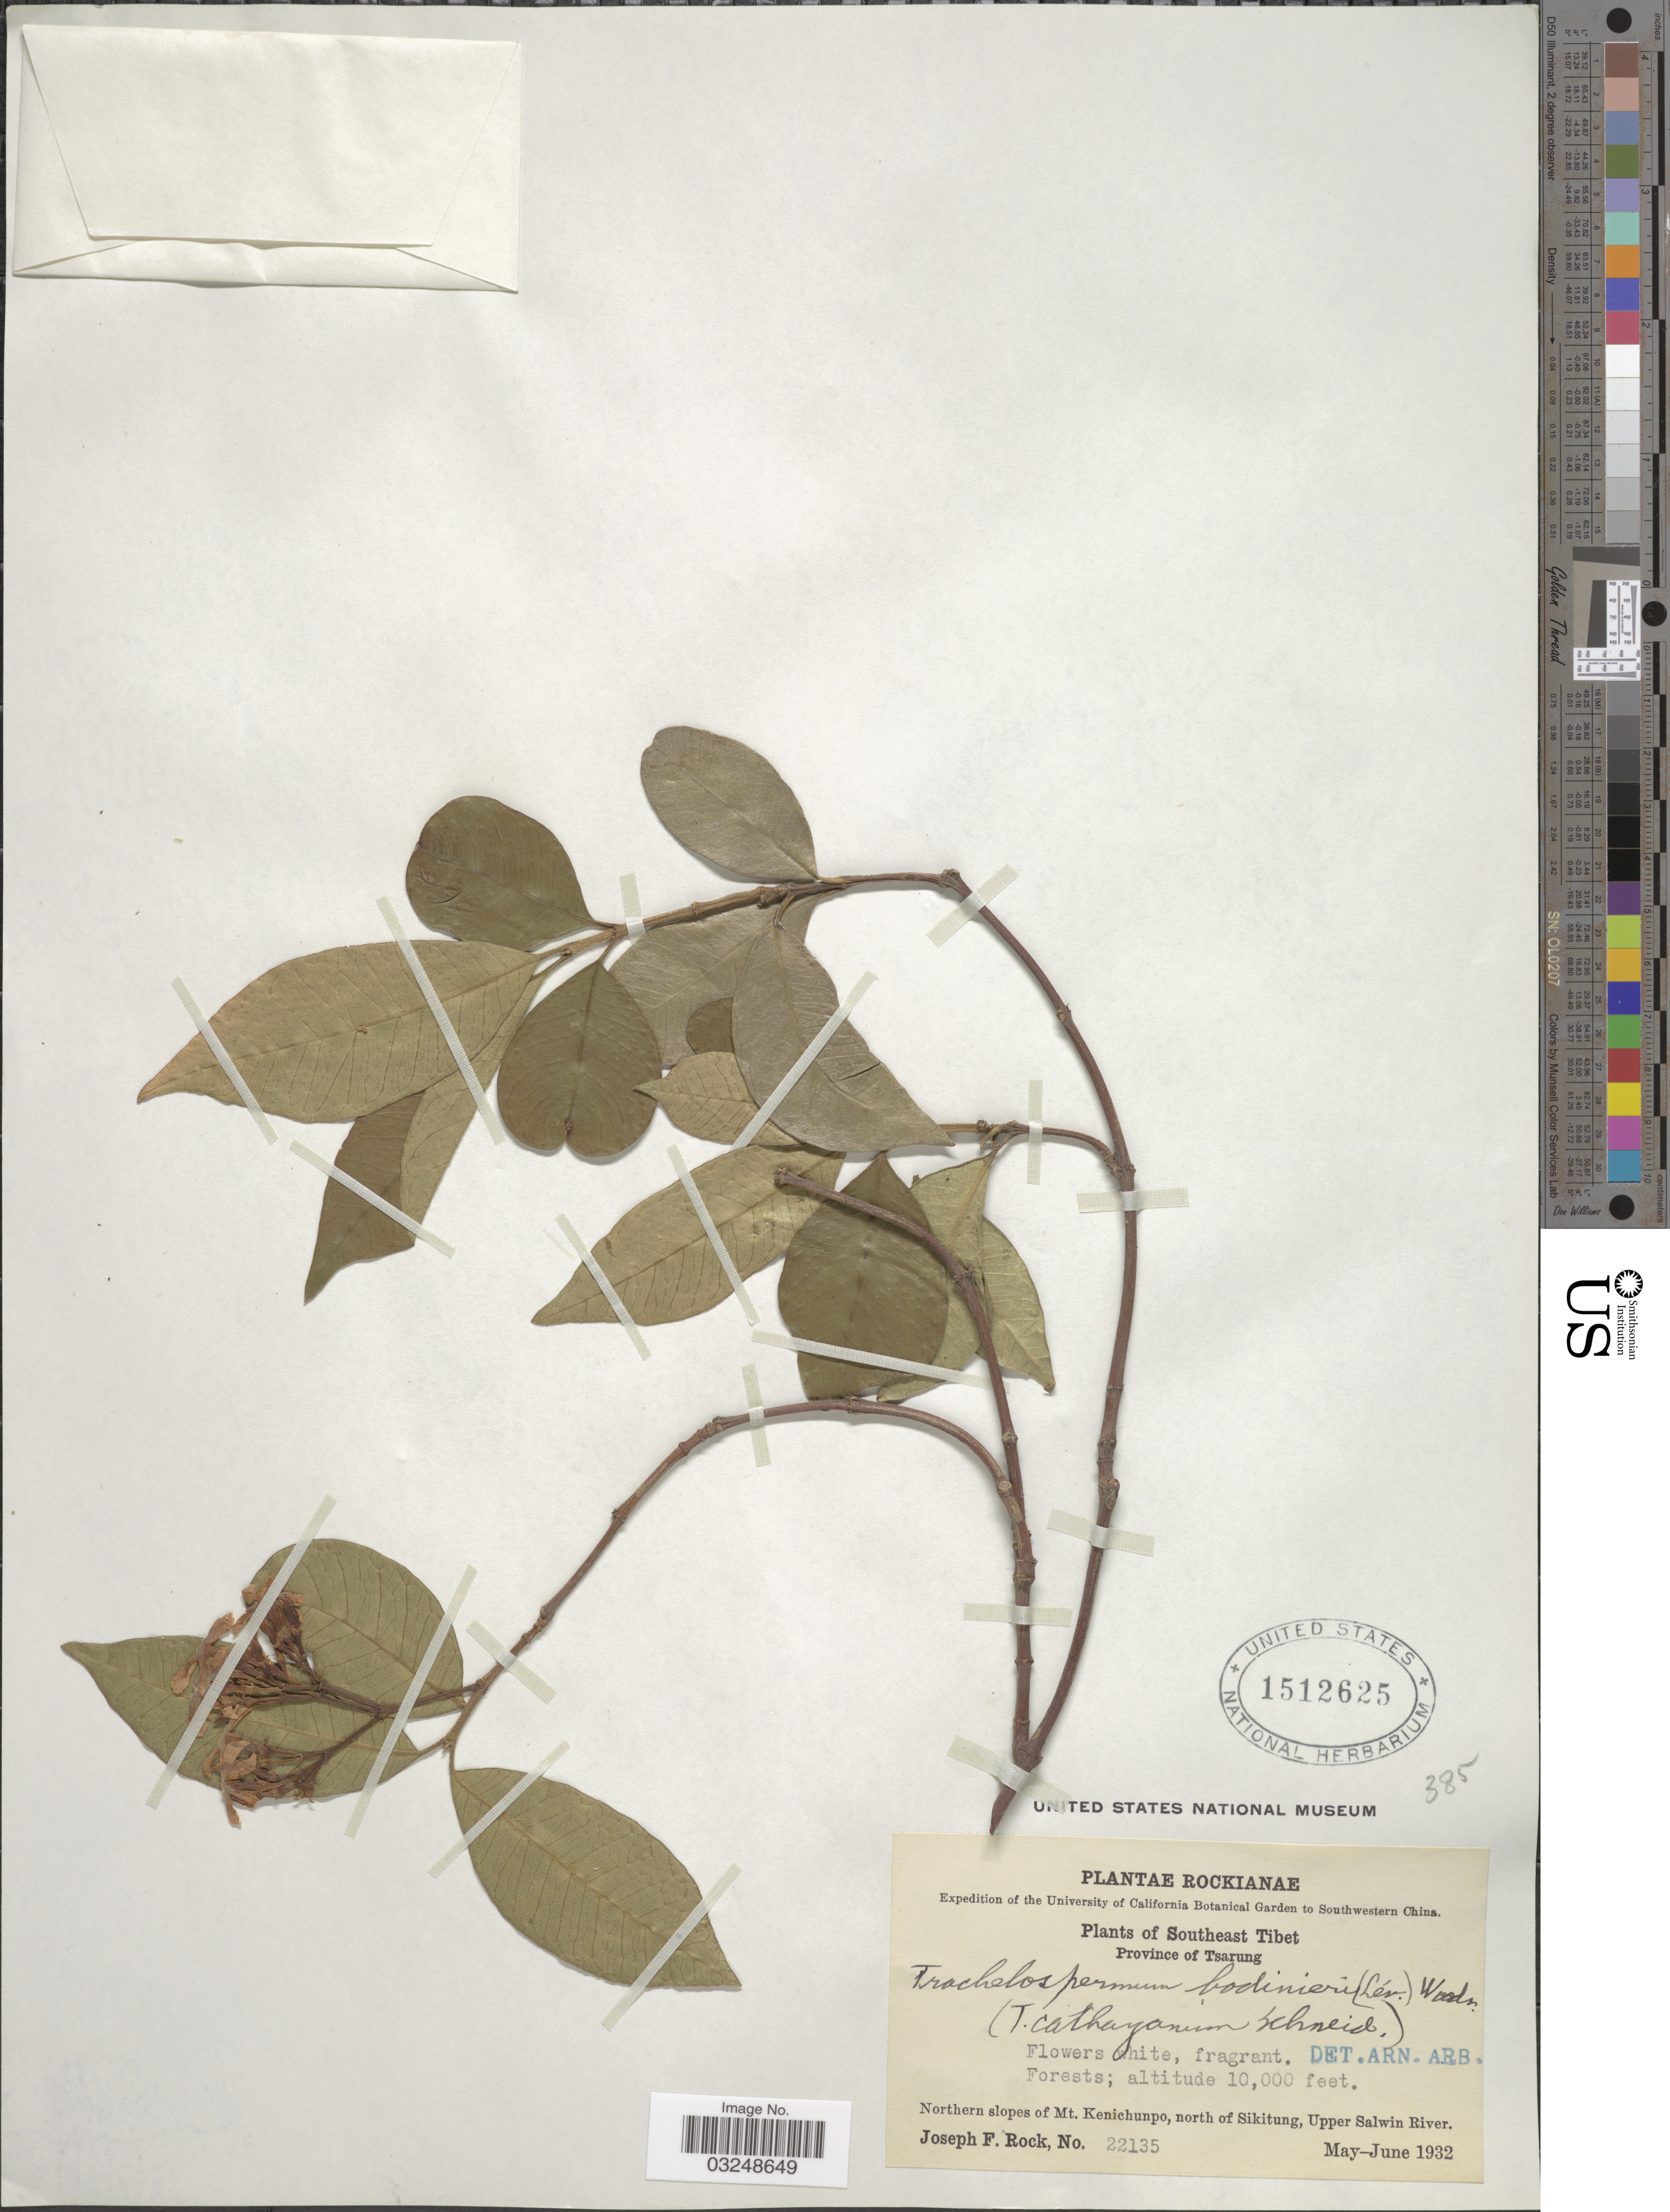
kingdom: Plantae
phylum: Tracheophyta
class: Magnoliopsida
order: Gentianales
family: Apocynaceae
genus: Trachelospermum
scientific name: Trachelospermum bodinieri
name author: (H. Lév.) Woodson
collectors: J. F. Rock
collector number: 22135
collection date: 1932-05/1932-06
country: China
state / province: Xizang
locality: Southeast Tibet, Province of Tsarung, Northern slopes of Mt. Kenichunpo, north of Sikitung, Upper Salwin River.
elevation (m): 3048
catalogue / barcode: US 1512625